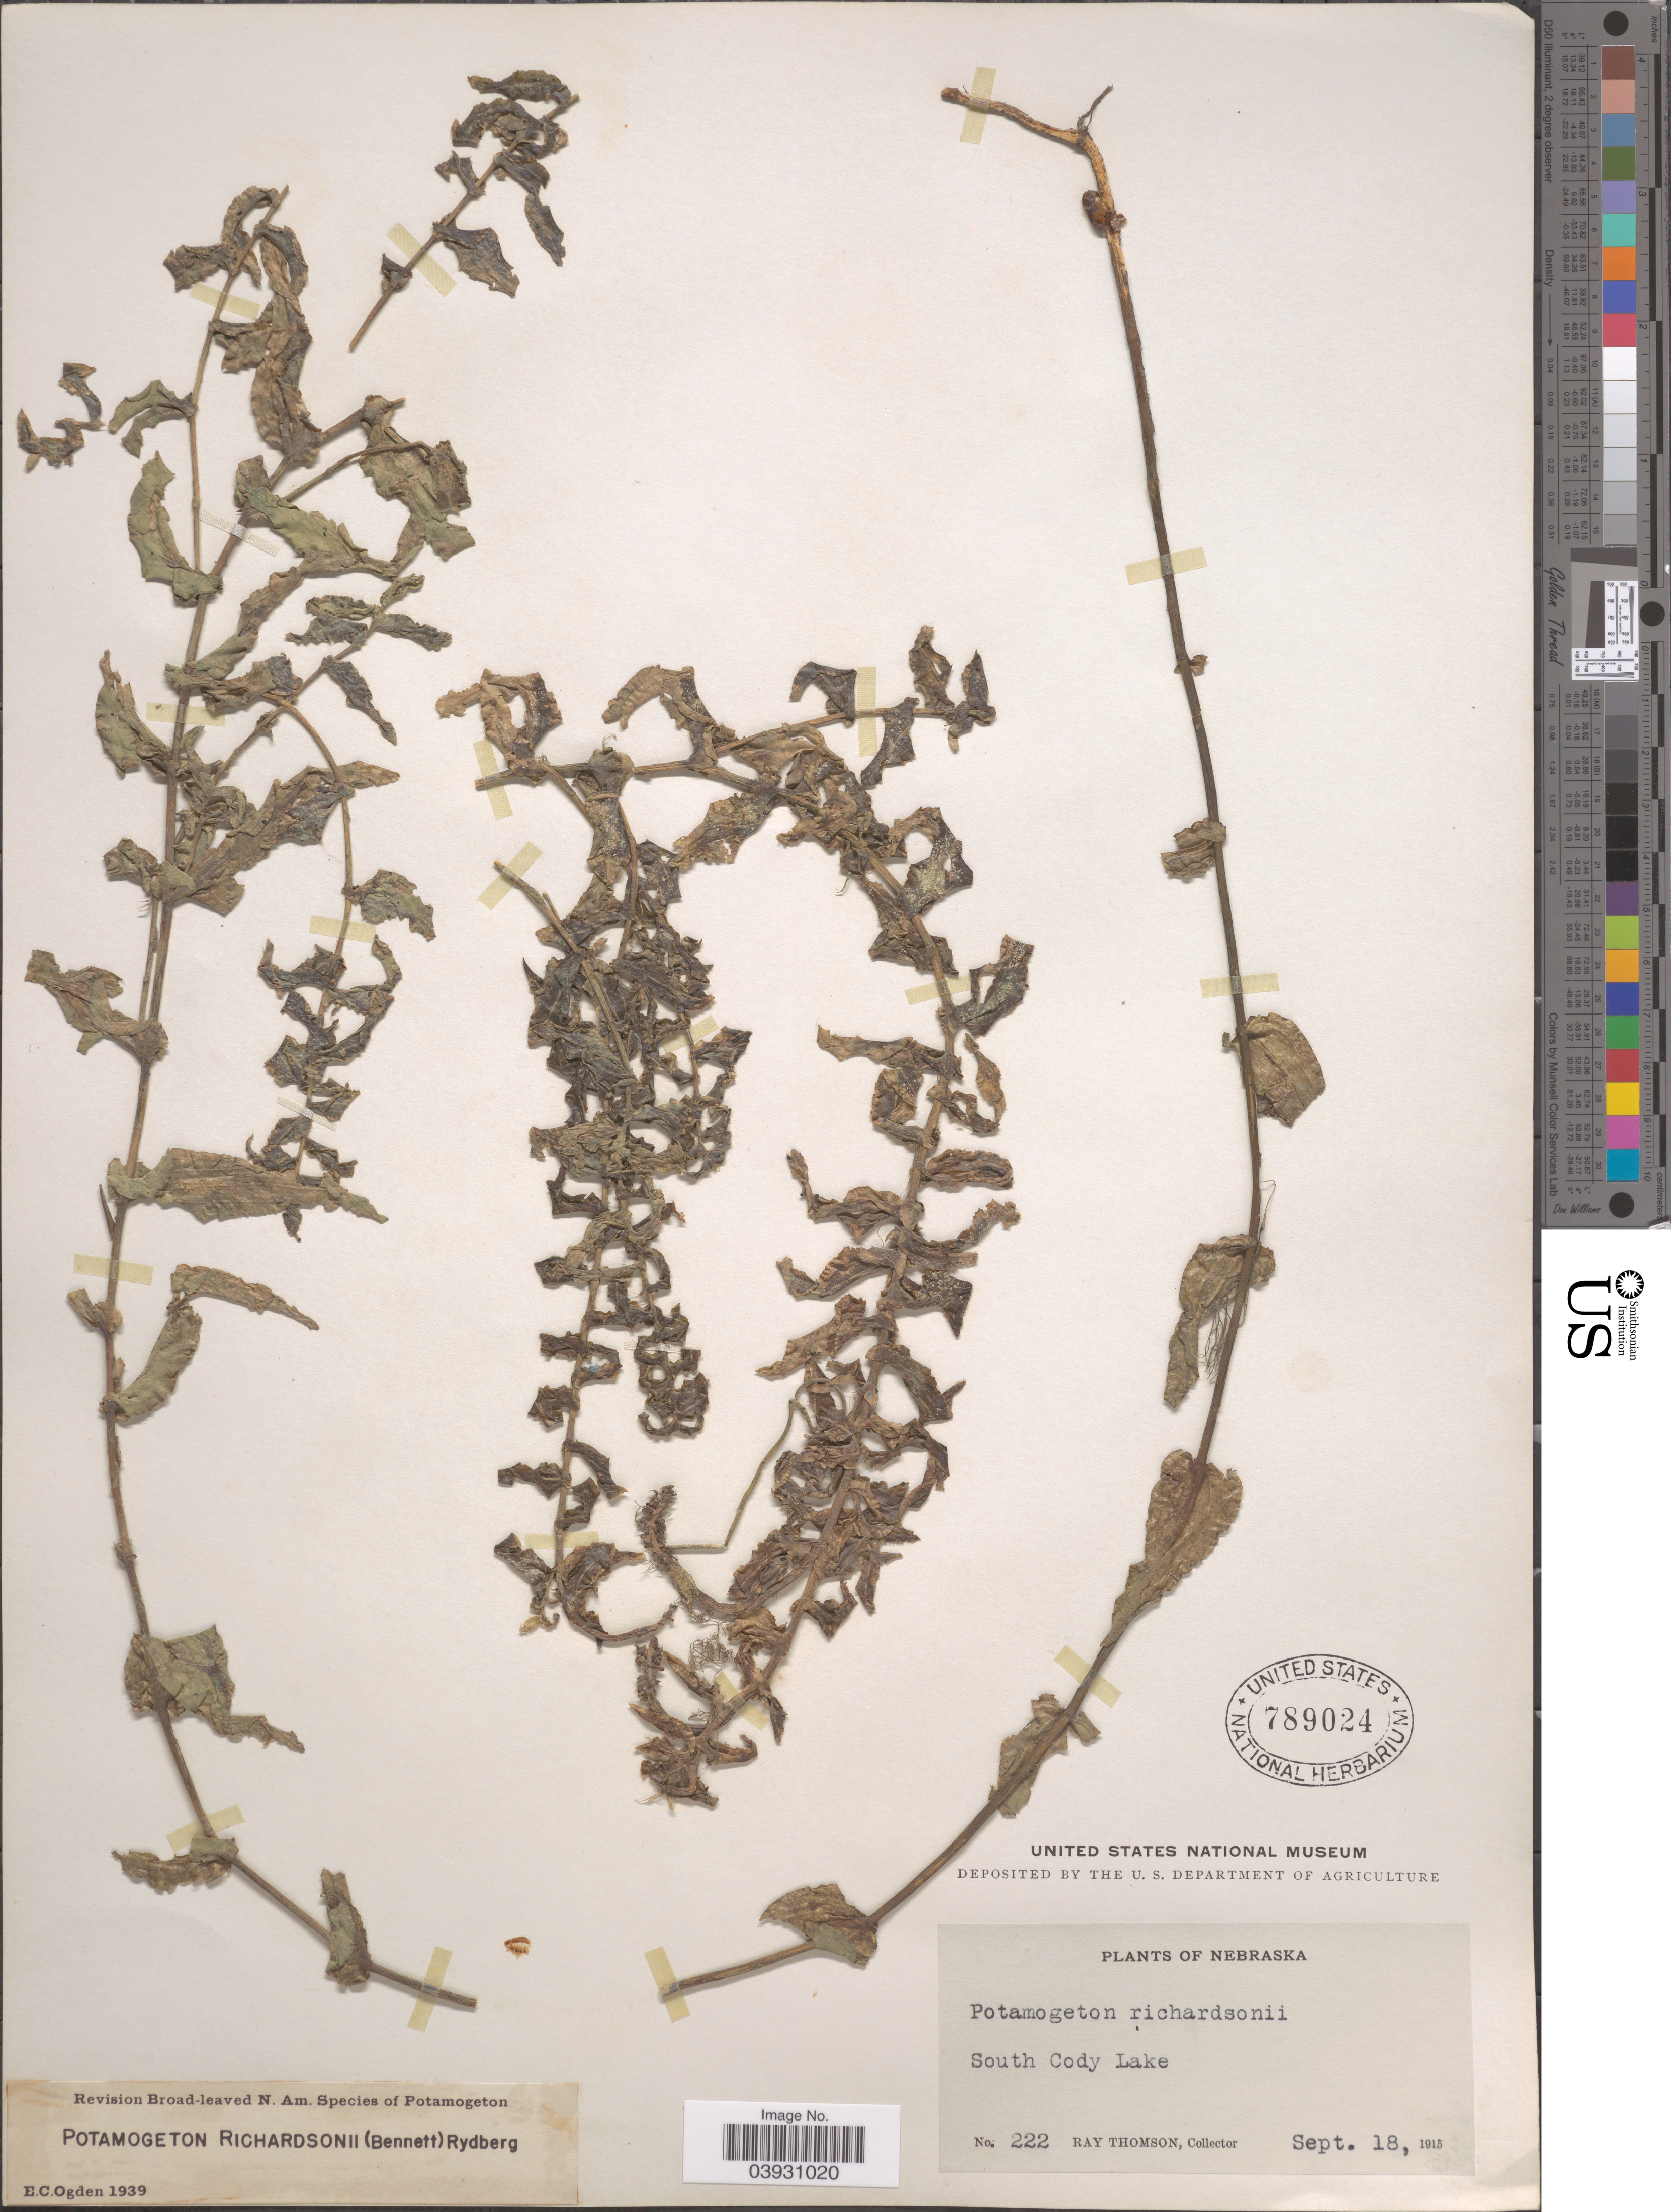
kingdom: Plantae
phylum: Tracheophyta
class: Liliopsida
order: Alismatales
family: Potamogetonaceae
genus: Potamogeton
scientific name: Potamogeton richardsonii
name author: (A.W. Benn.) Rydb.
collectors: R. Thomson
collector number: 222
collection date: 1915-09-18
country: United States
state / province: Nebraska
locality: South Cody Lake.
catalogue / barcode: US 789024